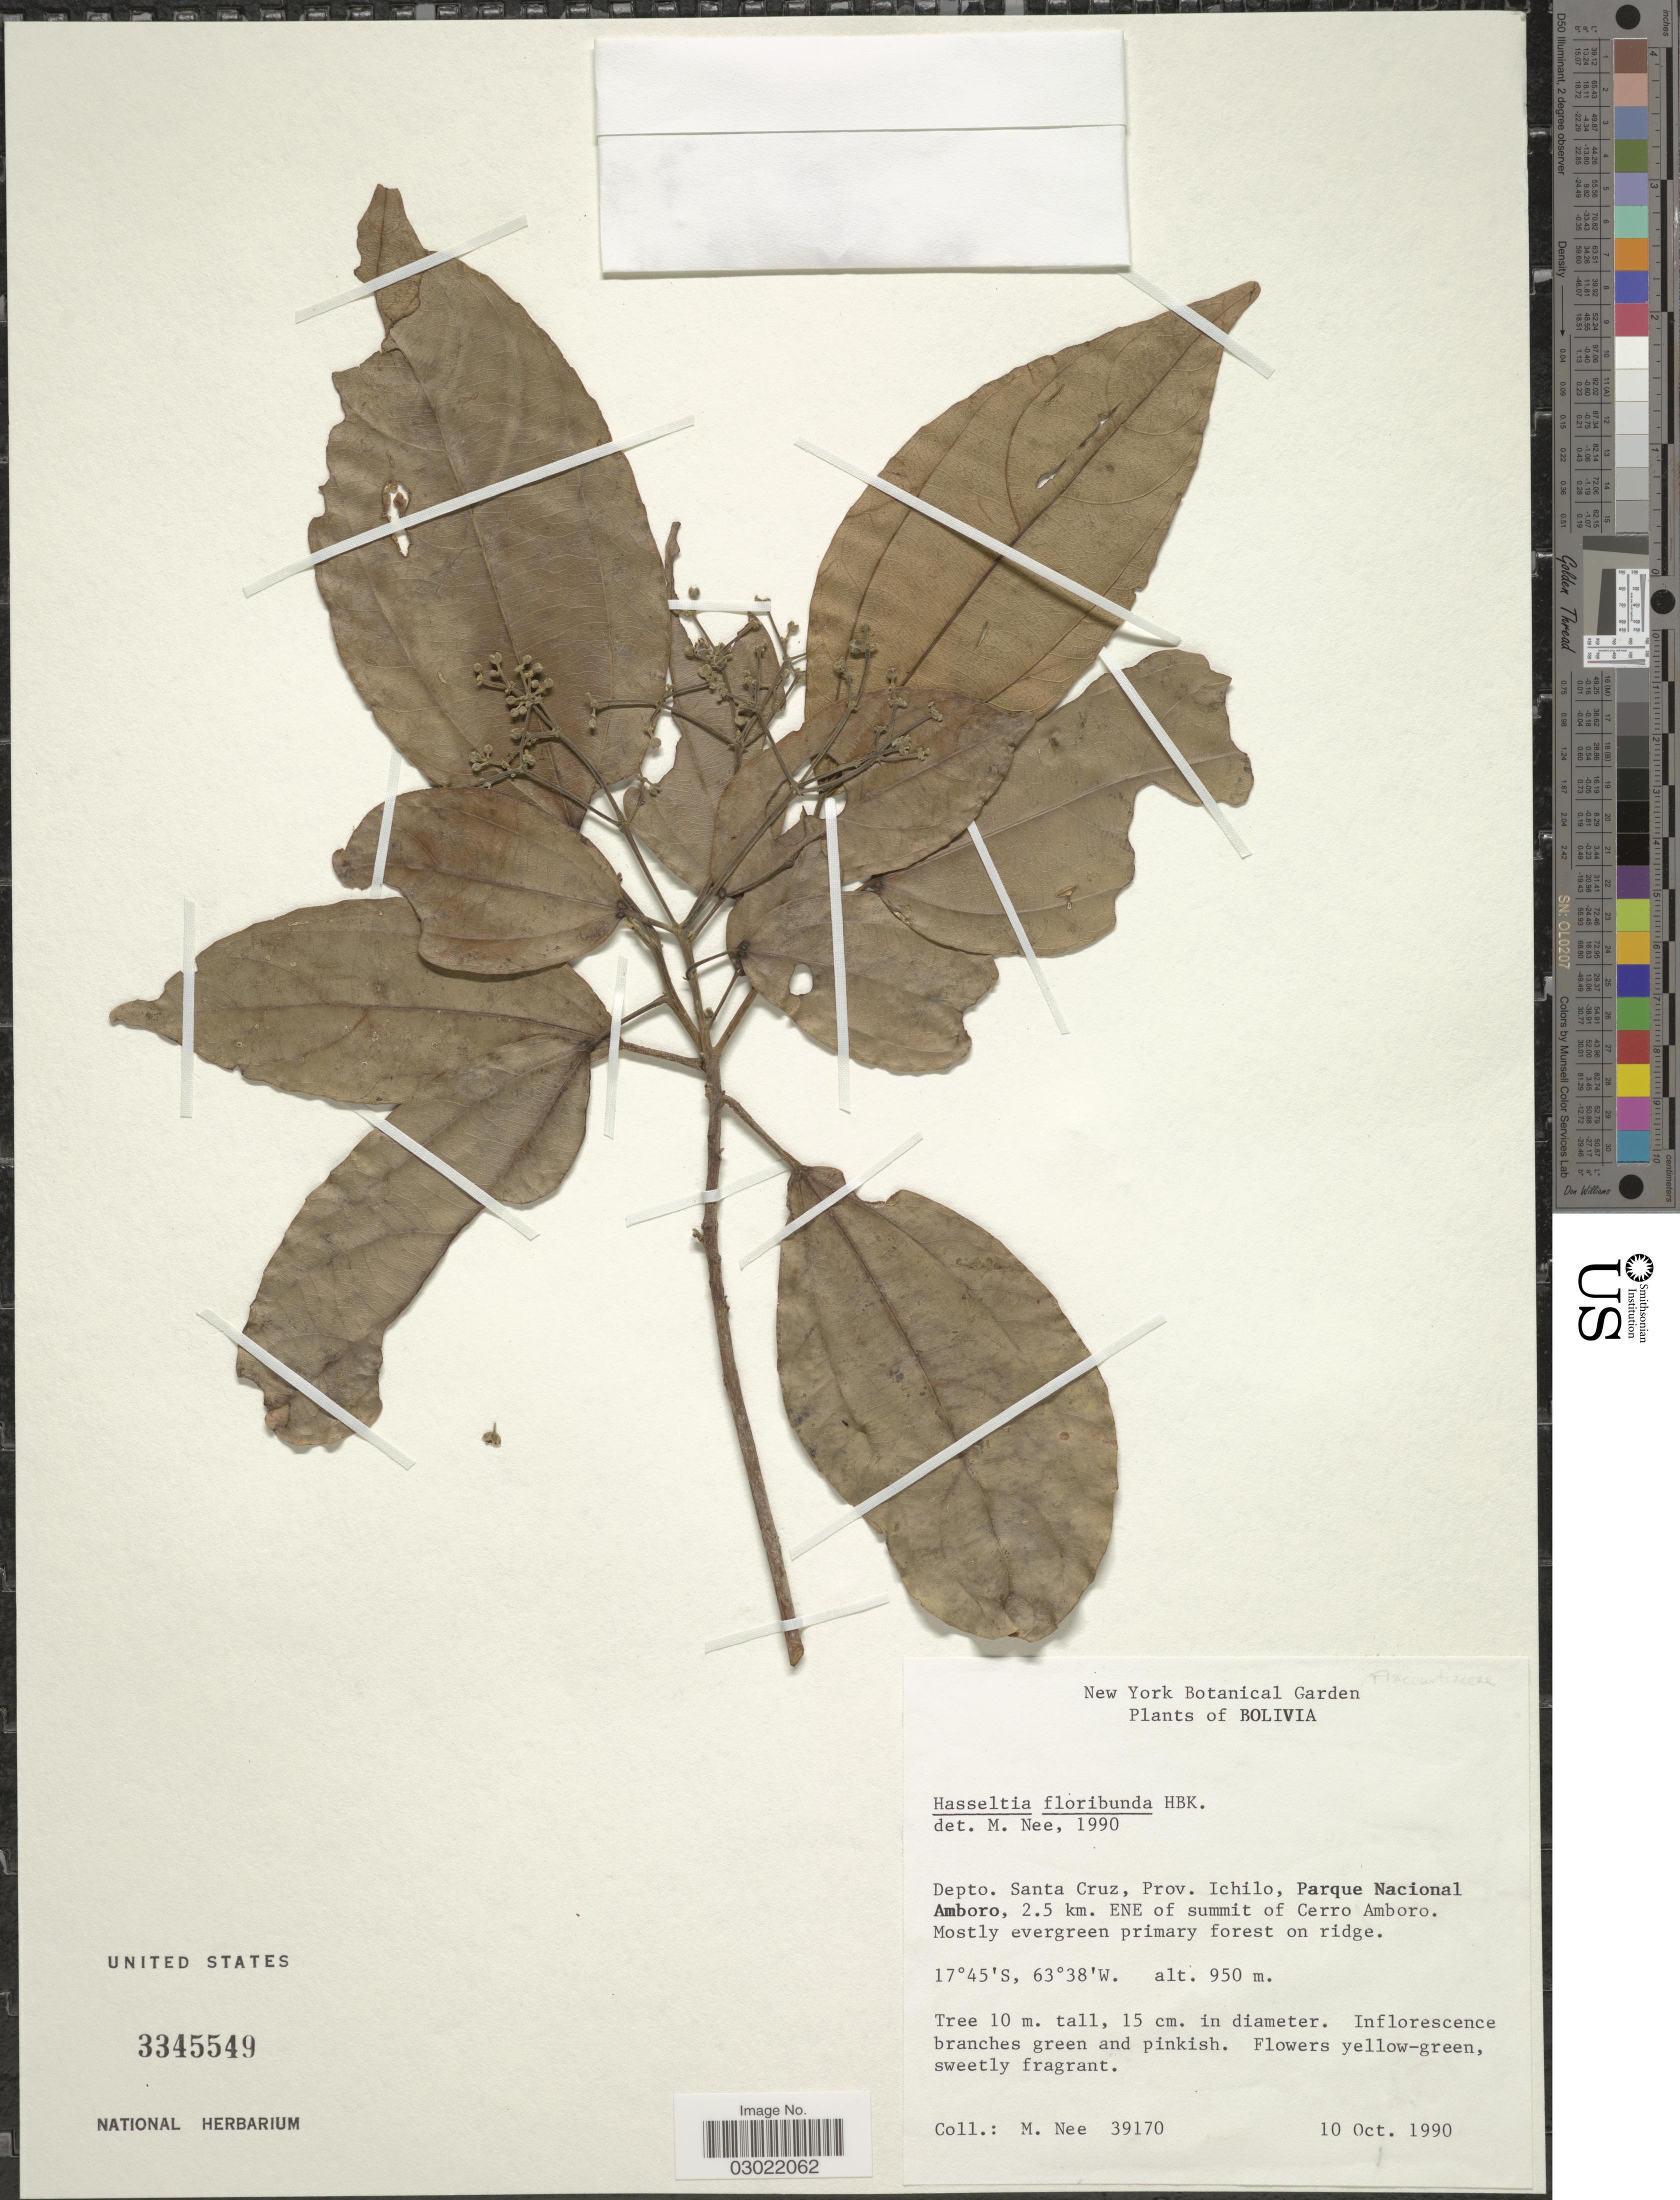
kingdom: Plantae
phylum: Tracheophyta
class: Magnoliopsida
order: Malpighiales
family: Salicaceae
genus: Hasseltia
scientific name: Hasseltia floribunda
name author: Kunth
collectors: M. Nee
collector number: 39170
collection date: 1990-10-10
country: Bolivia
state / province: Santa Cruz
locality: Depto. Santa Cruz, Prov. Ichilo, Parque Nacional Amboro, 2.5 km. ENE of summit of Cerro Amboro.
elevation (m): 950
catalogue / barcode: US 3345549